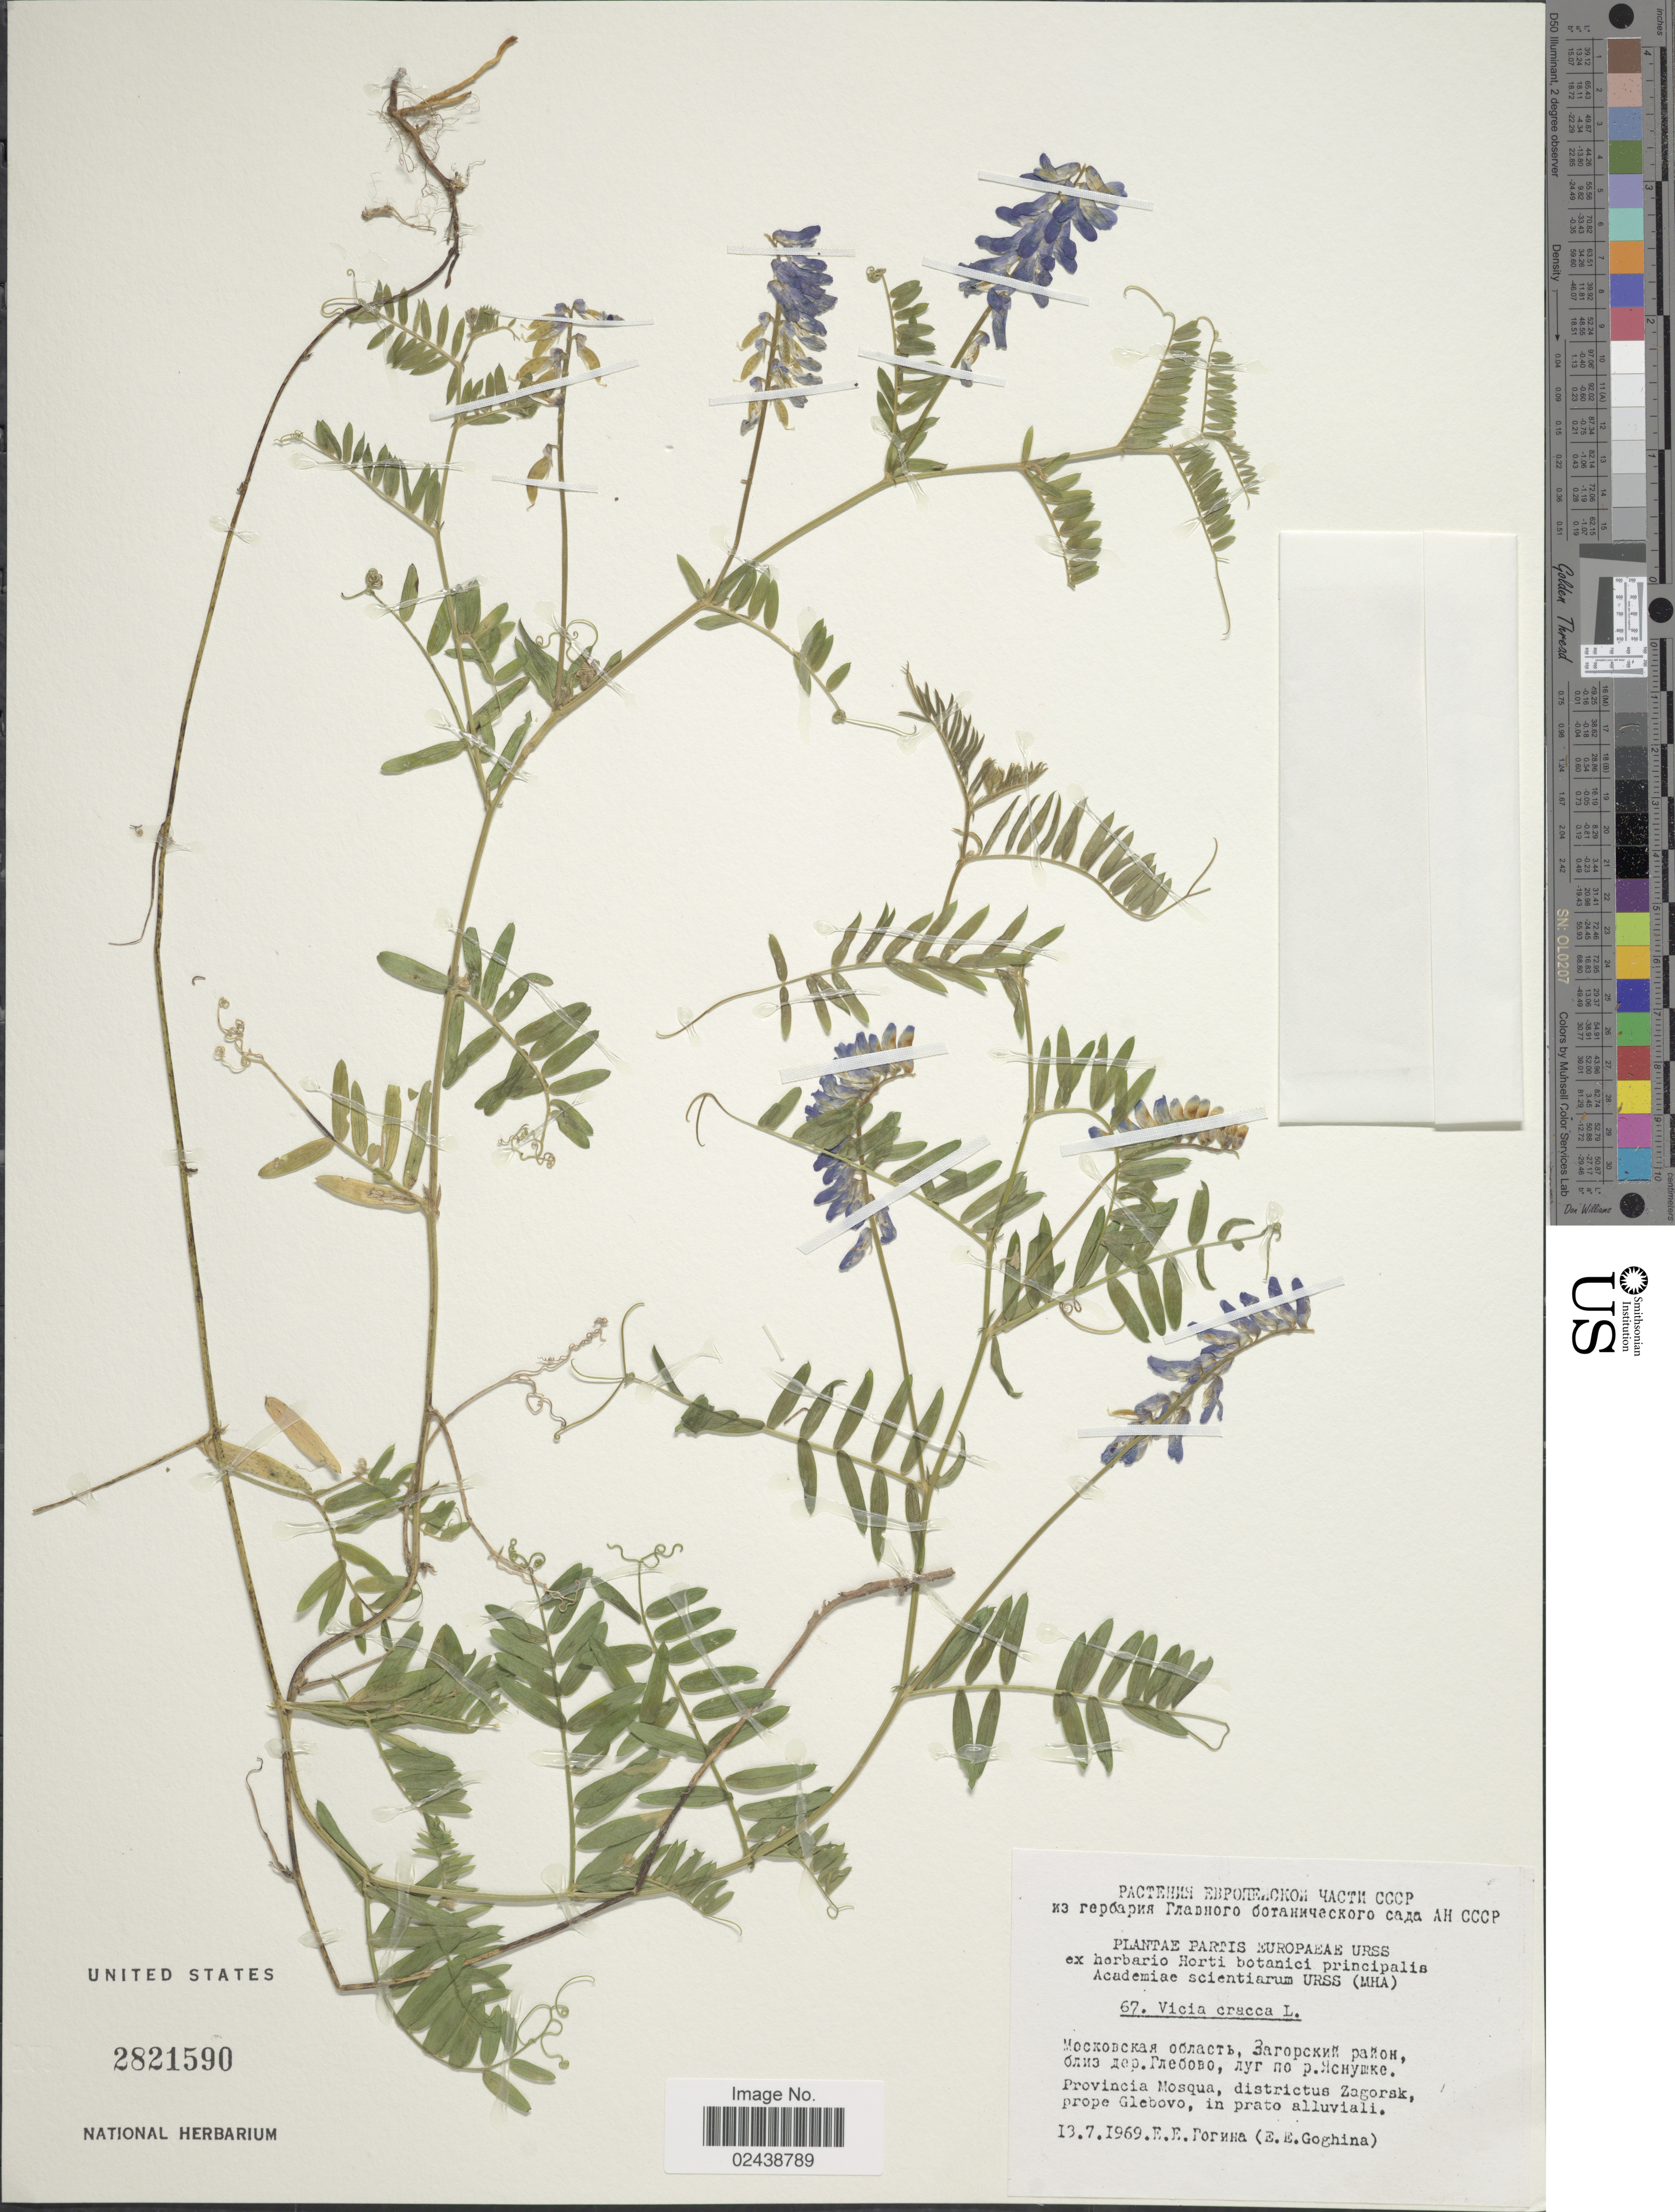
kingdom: Plantae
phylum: Tracheophyta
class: Magnoliopsida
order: Fabales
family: Fabaceae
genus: Vicia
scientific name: Vicia cracca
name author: L.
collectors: E. Goghina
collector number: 67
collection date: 1969-07-13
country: Russian Federation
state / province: Moscow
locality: Provincia Mosqua, districtus Zagorsk, prope Glebovo, in prato alluviali. On river Yasnushka.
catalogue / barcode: US 2821590